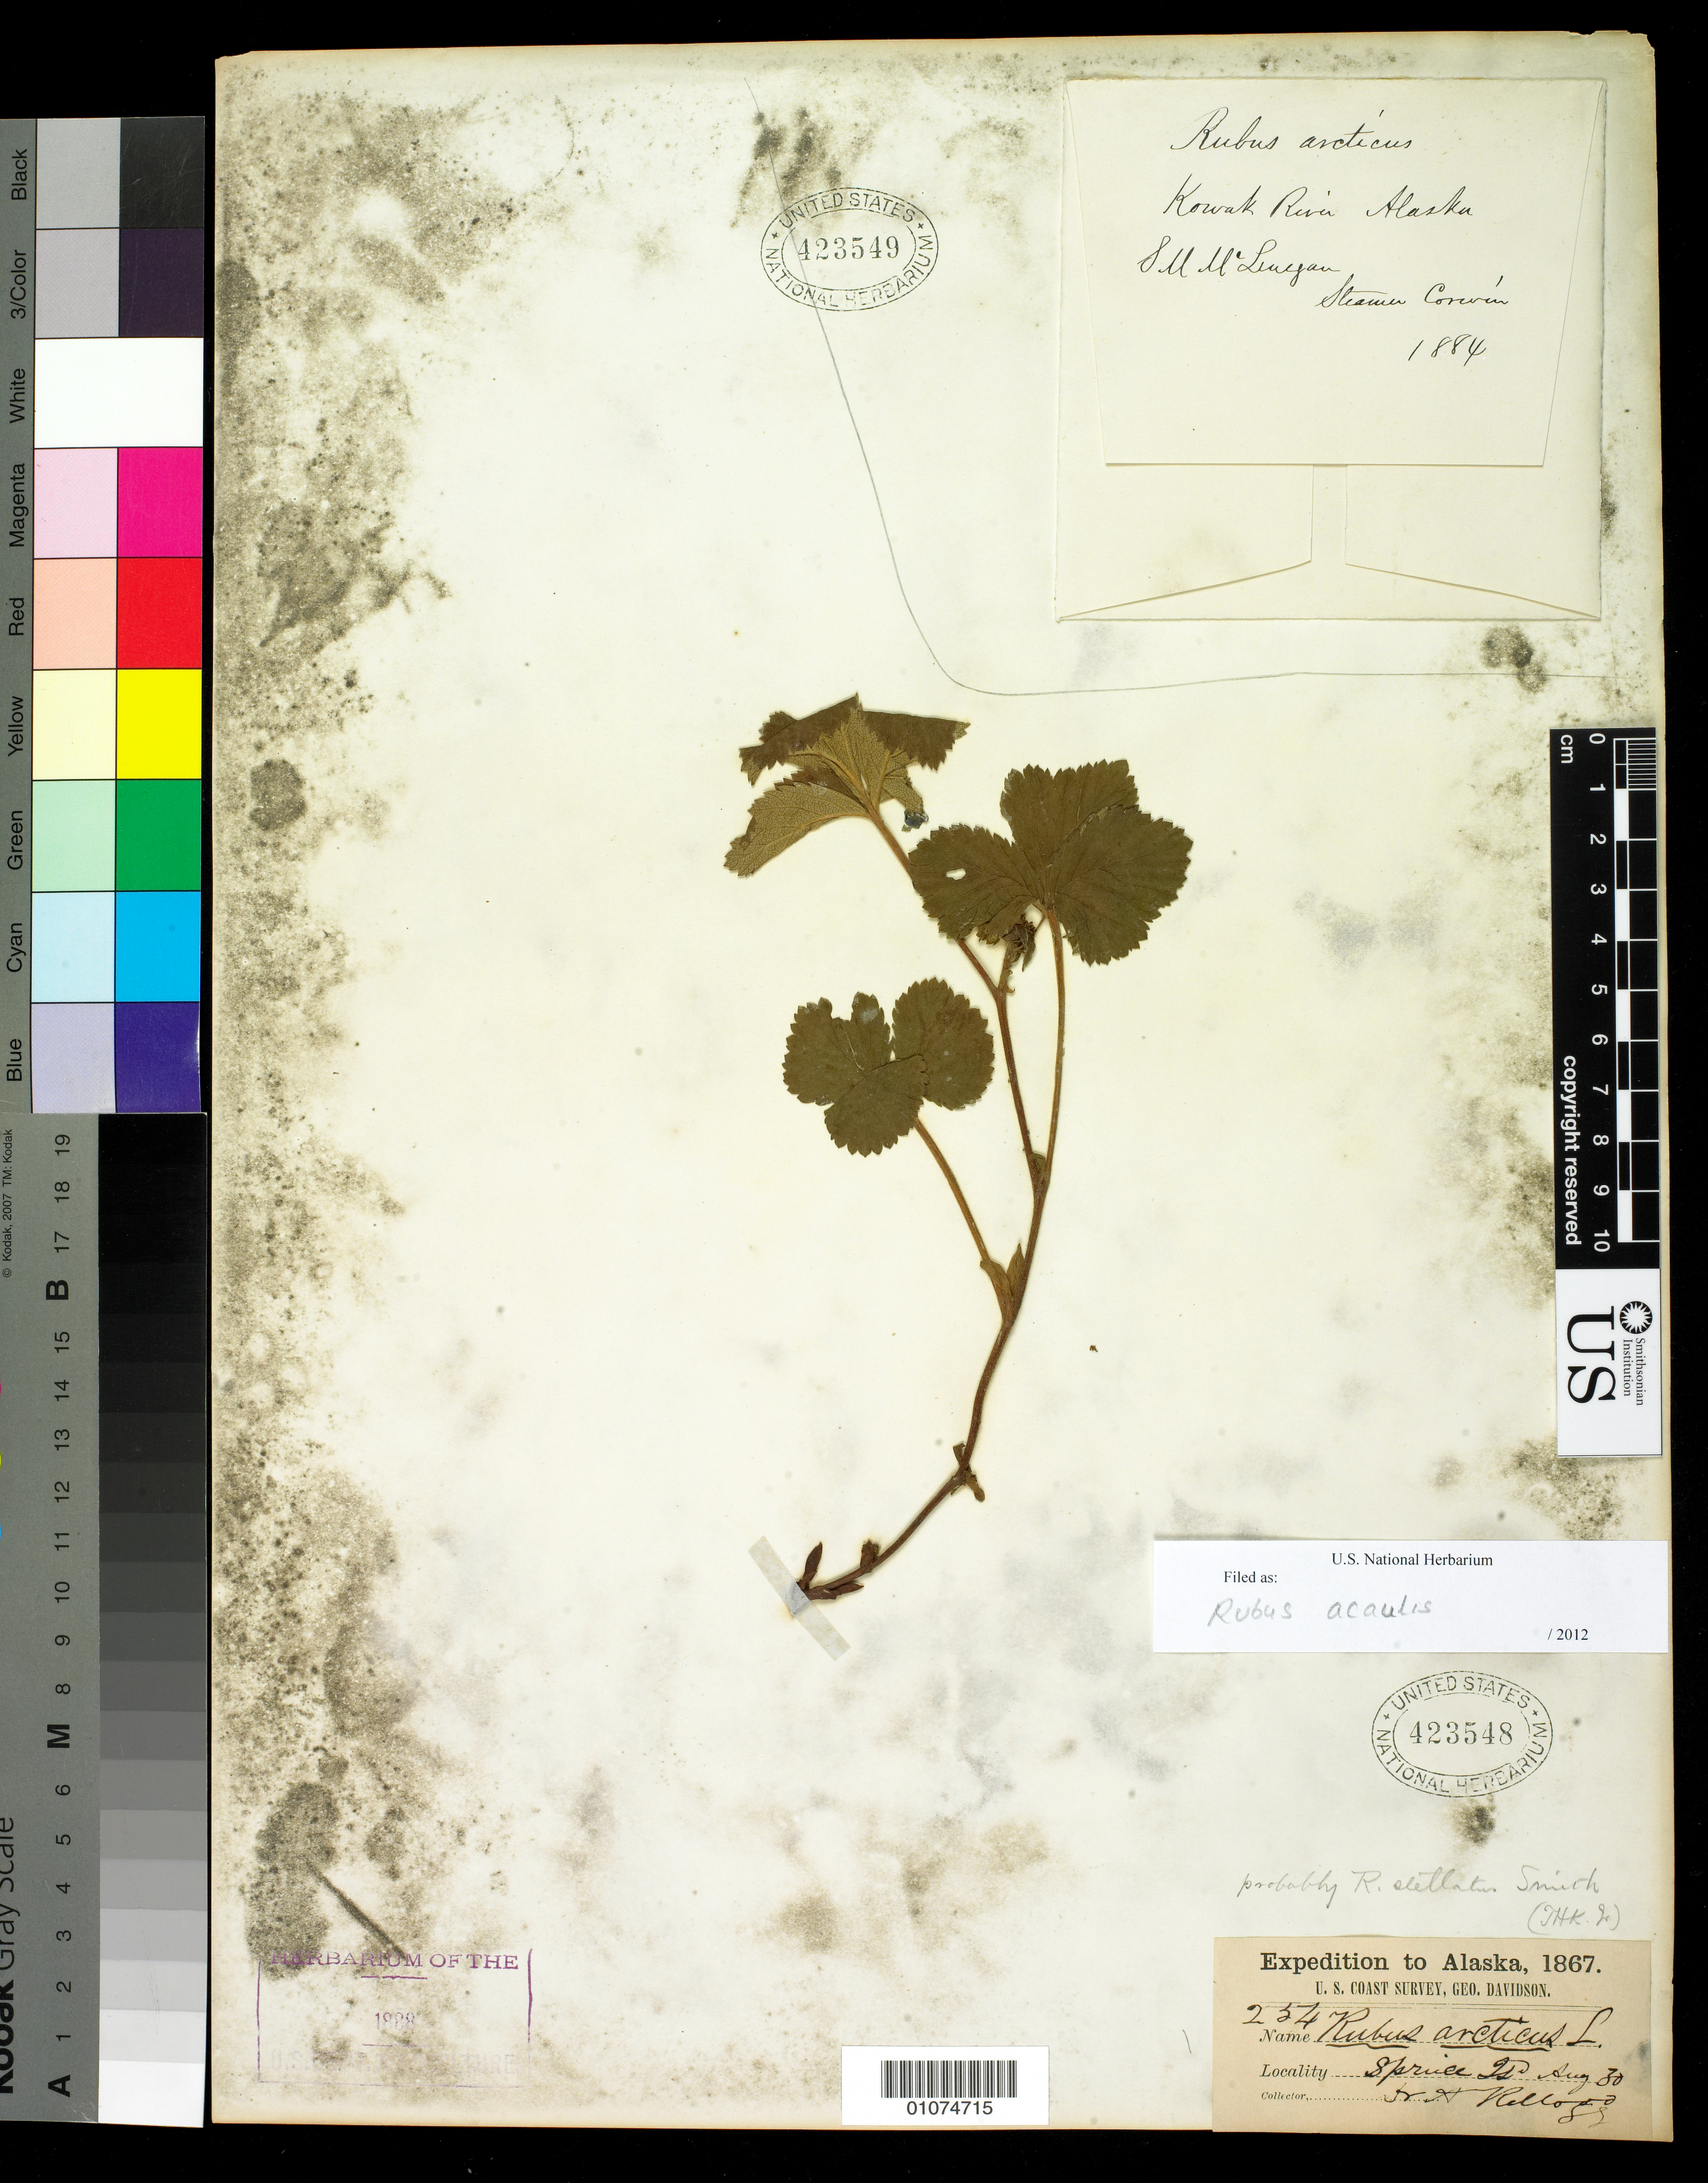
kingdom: Plantae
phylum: Tracheophyta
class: Magnoliopsida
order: Rosales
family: Rosaceae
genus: Rubus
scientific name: Rubus acaulis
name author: Michx.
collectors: A. Kellogg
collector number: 254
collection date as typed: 30 Aug 1867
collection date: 1867-08-30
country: United States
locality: Spruce Island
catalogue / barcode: US 423548